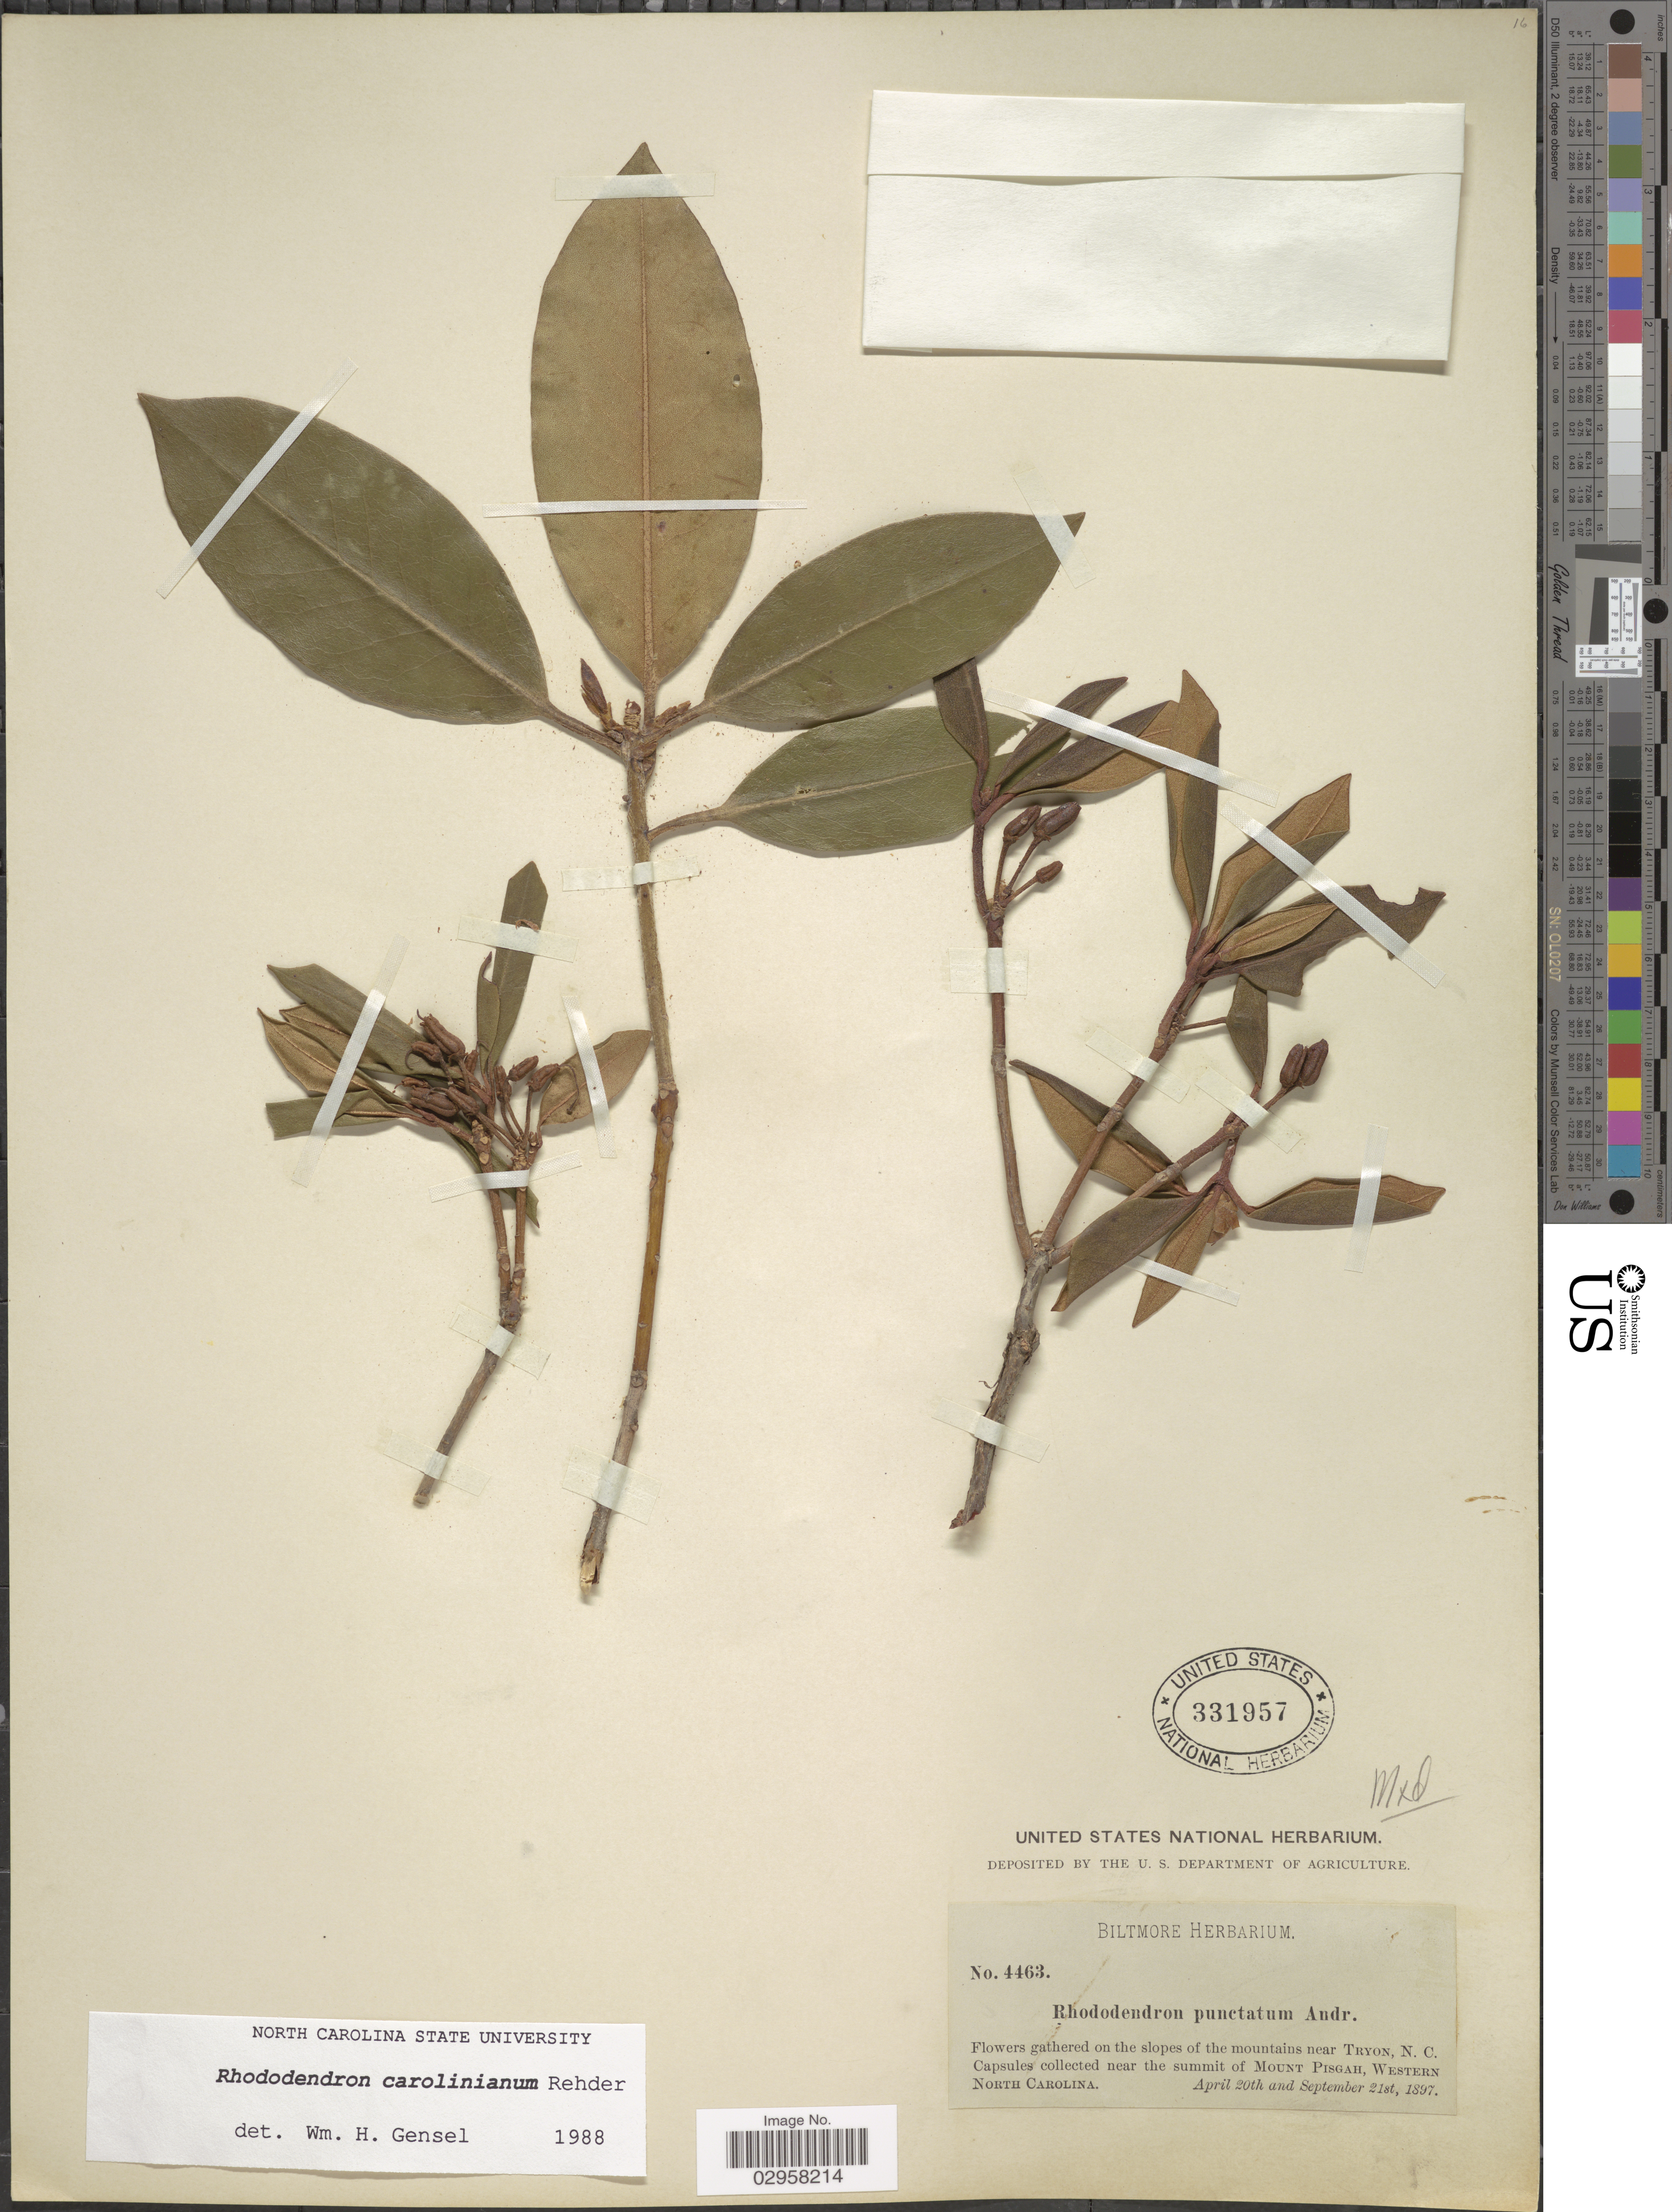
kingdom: Plantae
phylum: Tracheophyta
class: Magnoliopsida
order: Ericales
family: Ericaceae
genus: Rhododendron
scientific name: Rhododendron carolinianum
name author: Rehder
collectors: ex herb. Biltmore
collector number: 4463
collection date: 1897-04-20/1897-09-21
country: United States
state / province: North Carolina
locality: Flowers gathered on the slopes of the mountains near Tryon. Capsules collected near the summit of Mount Pisgah, Western North Carolina.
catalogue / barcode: US 331957